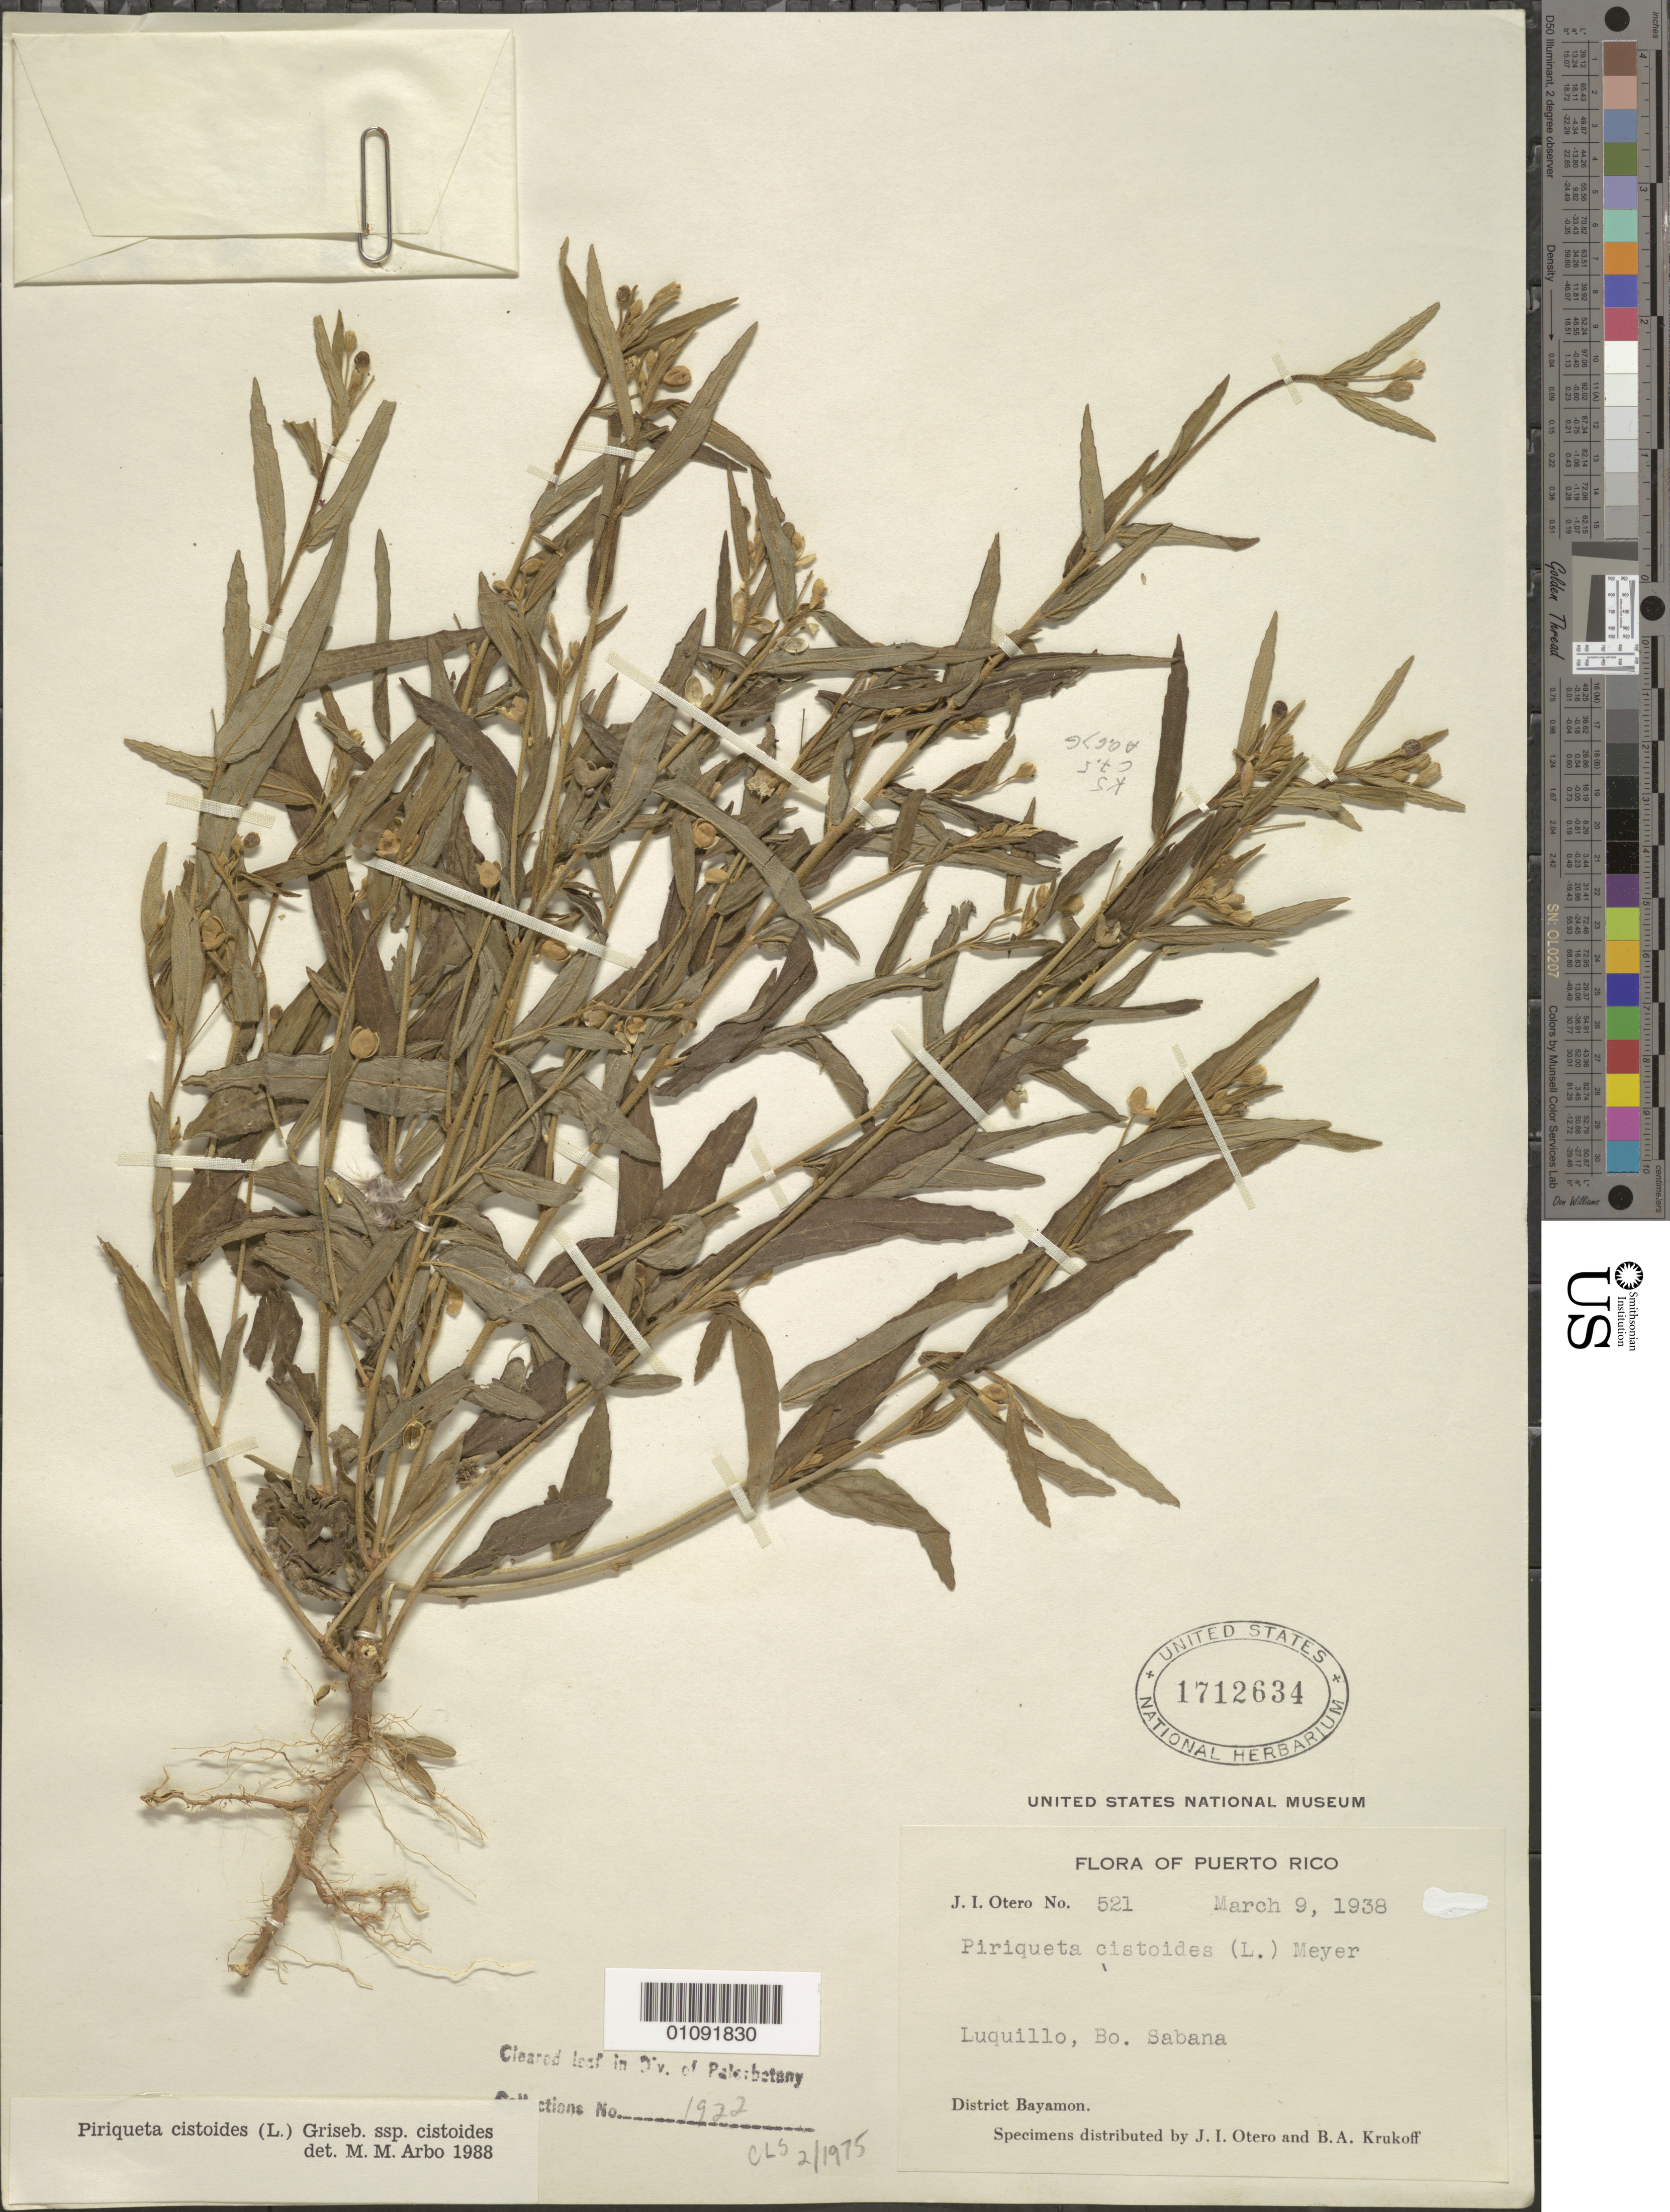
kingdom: Plantae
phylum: Tracheophyta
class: Magnoliopsida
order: Malpighiales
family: Turneraceae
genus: Piriqueta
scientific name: Piriqueta cistoides subsp. cistoides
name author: (L.) Griseb.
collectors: J. Otero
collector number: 521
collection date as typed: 09 Mar 1938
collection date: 1938-03-09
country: Puerto Rico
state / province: Bayamón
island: Puerto Rico I.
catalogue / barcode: US 1712634